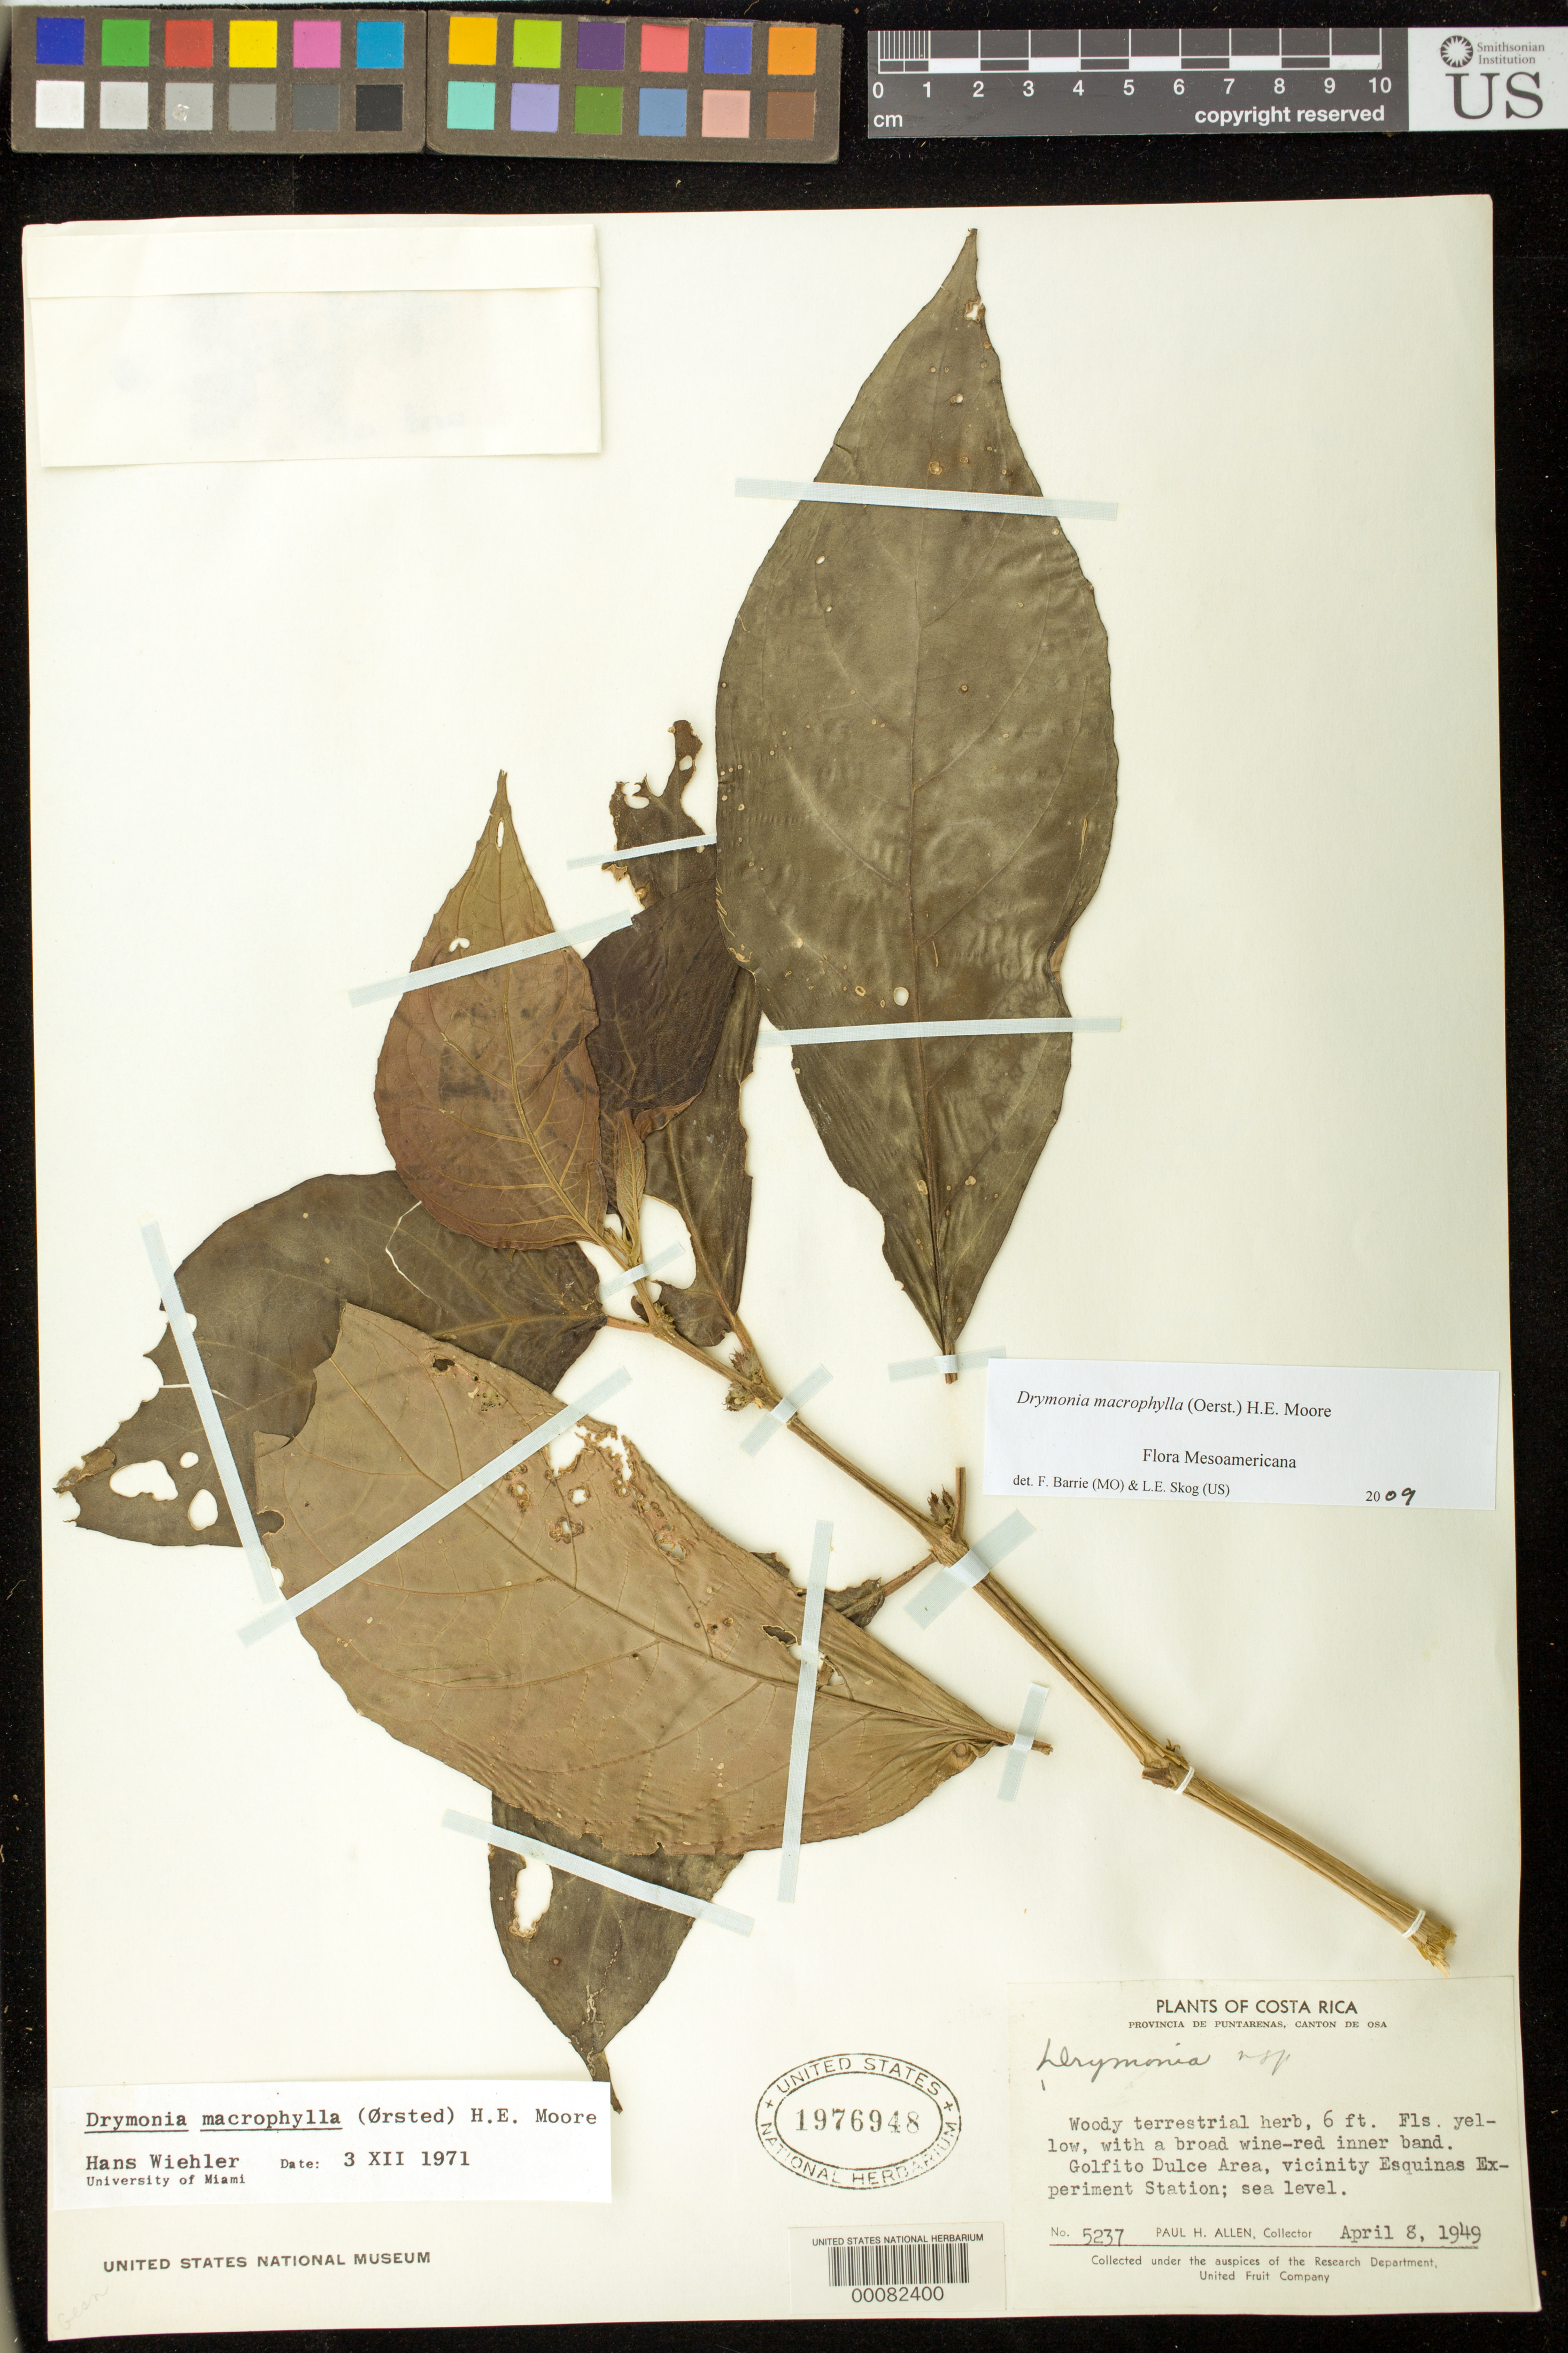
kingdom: Plantae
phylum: Tracheophyta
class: Magnoliopsida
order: Lamiales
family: Gesneriaceae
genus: Drymonia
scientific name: Drymonia macrophylla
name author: (Oerst.) H.E. Moore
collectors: P. H. Allen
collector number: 5237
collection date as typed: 08 Apr 1949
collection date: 1949-04-08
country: Costa Rica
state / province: Puntarenas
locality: Canton de Osa, Golfito Dulce area, vicinity Esquinas Experiment Station, sea level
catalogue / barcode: US 1976948